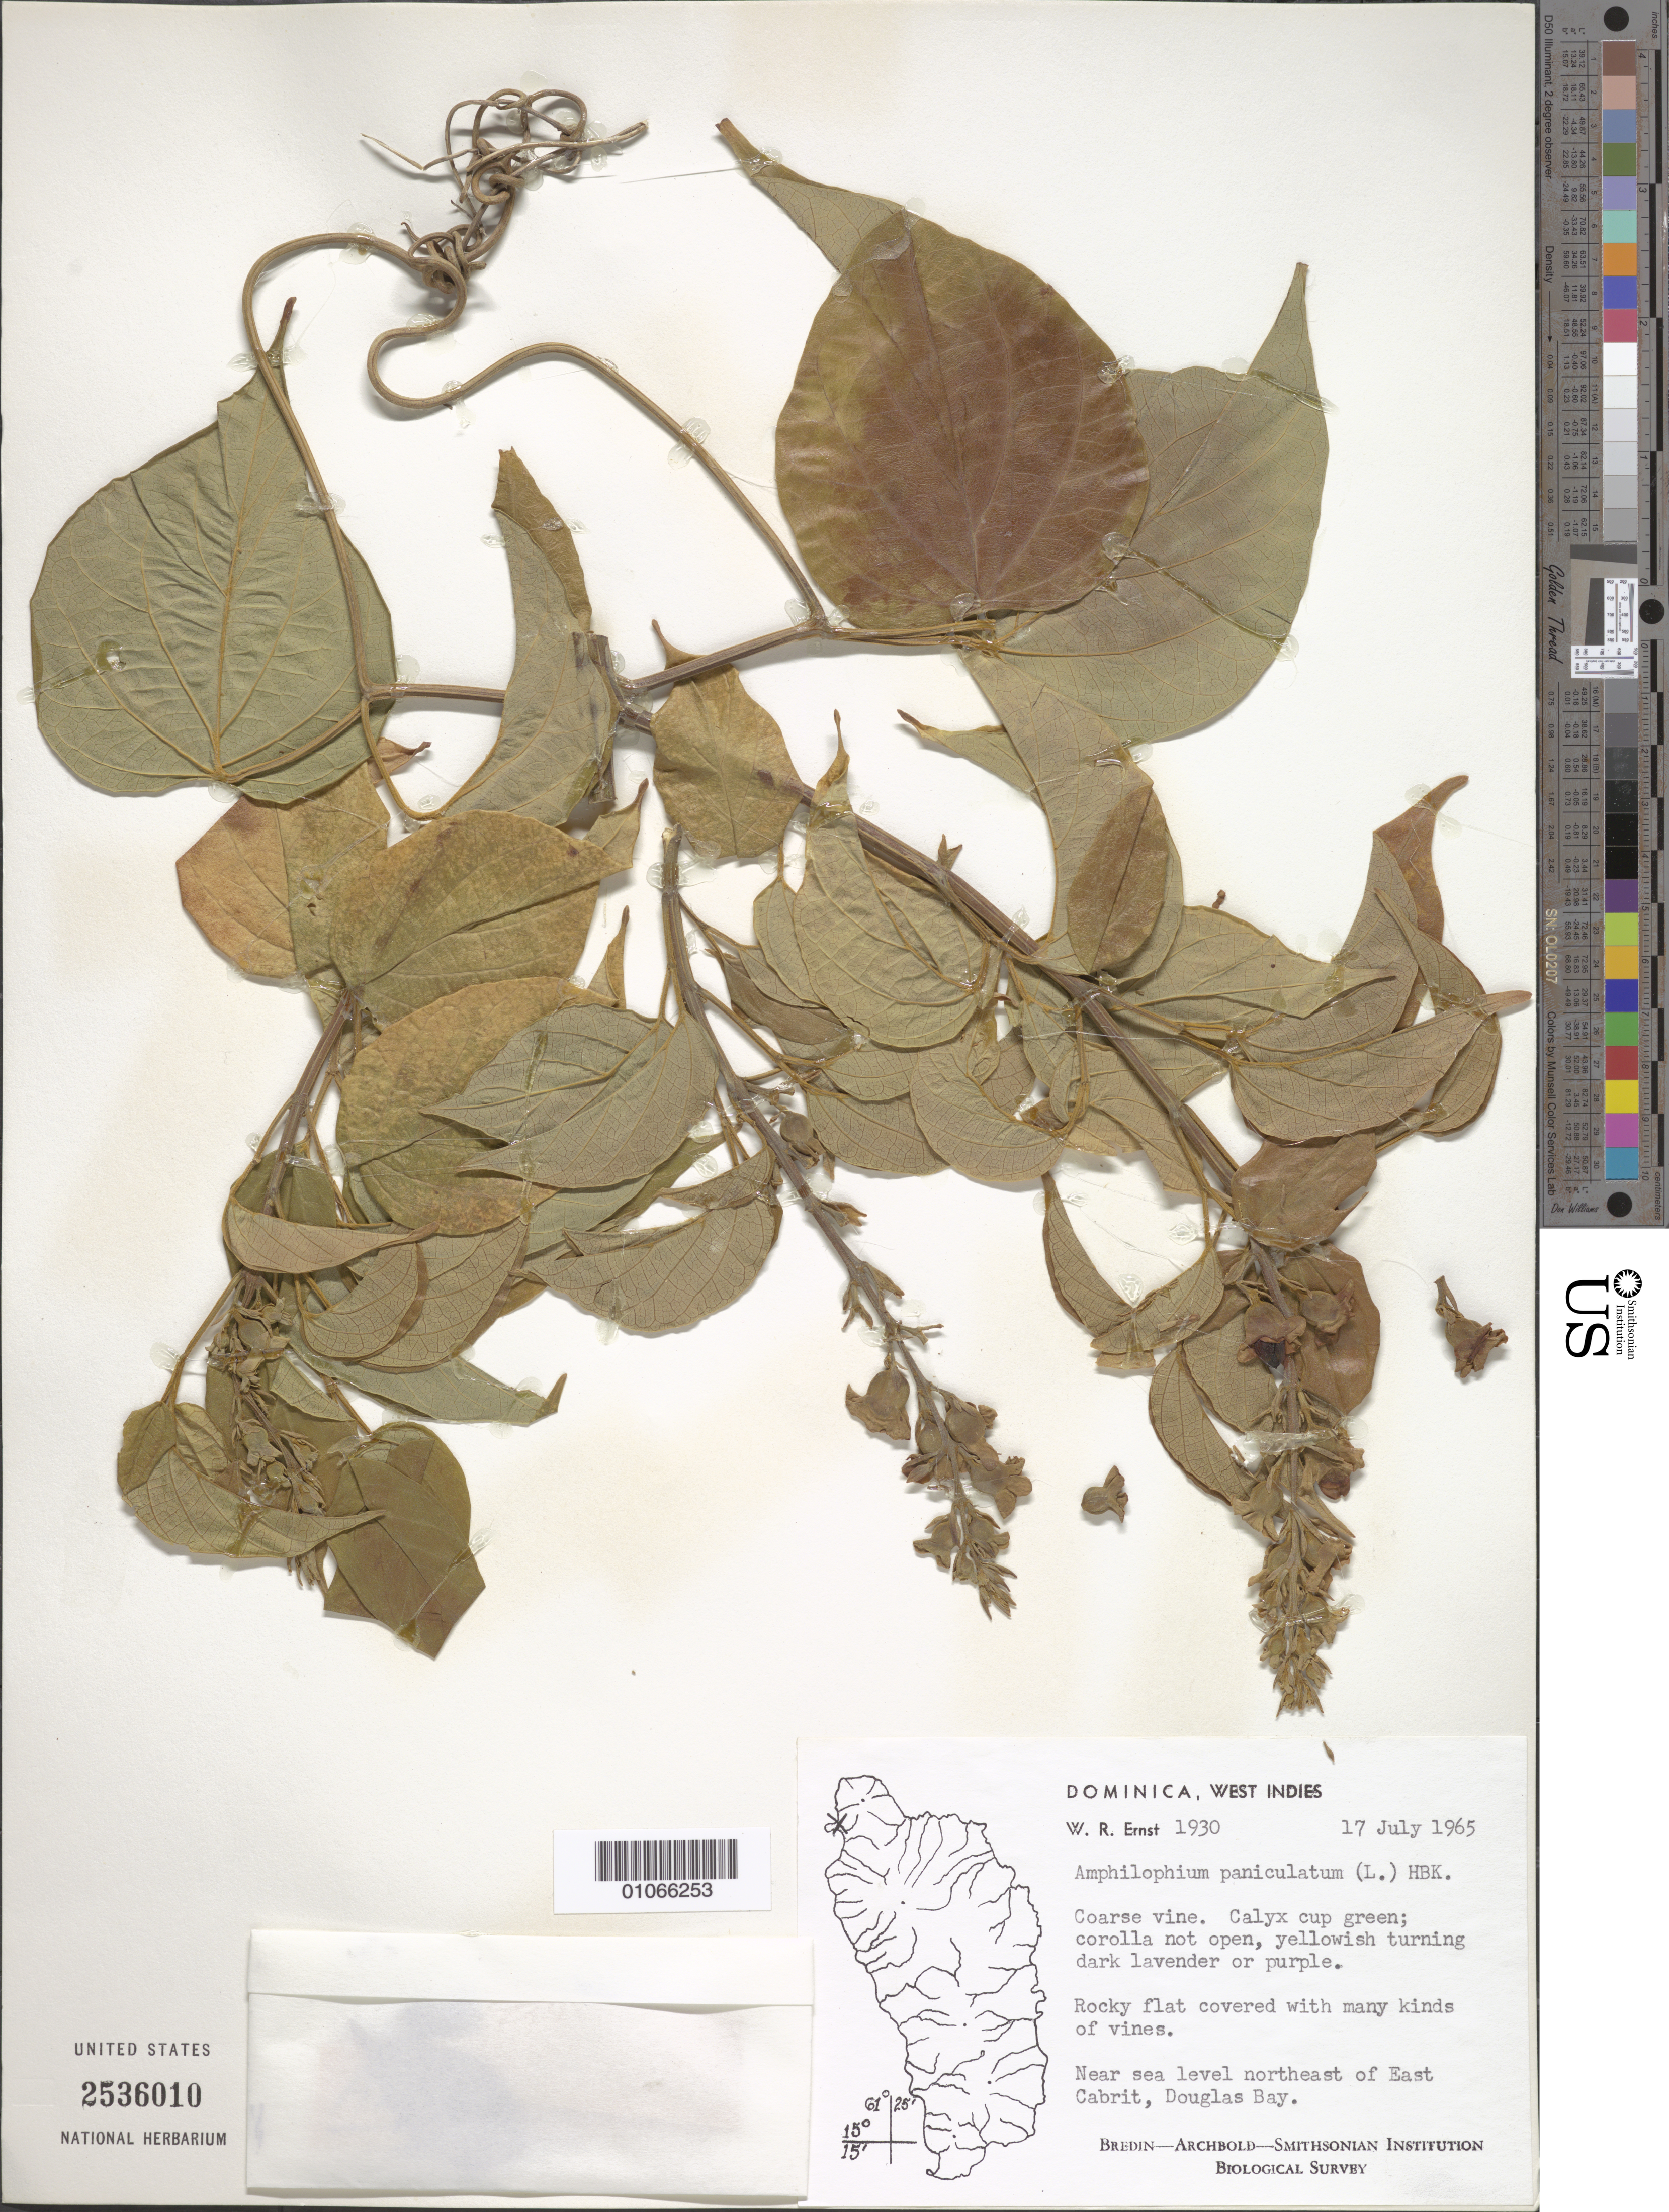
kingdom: Plantae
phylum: Tracheophyta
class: Magnoliopsida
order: Lamiales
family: Bignoniaceae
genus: Amphilophium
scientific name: Amphilophium paniculatum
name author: (L.) Kunth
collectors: W. R. Ernst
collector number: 1930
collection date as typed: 17 Jul 1965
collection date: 1965-07-17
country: Dominica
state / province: St. John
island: Dominica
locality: Near sea level northeast of East Cabrit, Douglas Bay.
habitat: Rocky flat covered with many kinds of vines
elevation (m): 0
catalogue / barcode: US 2536010